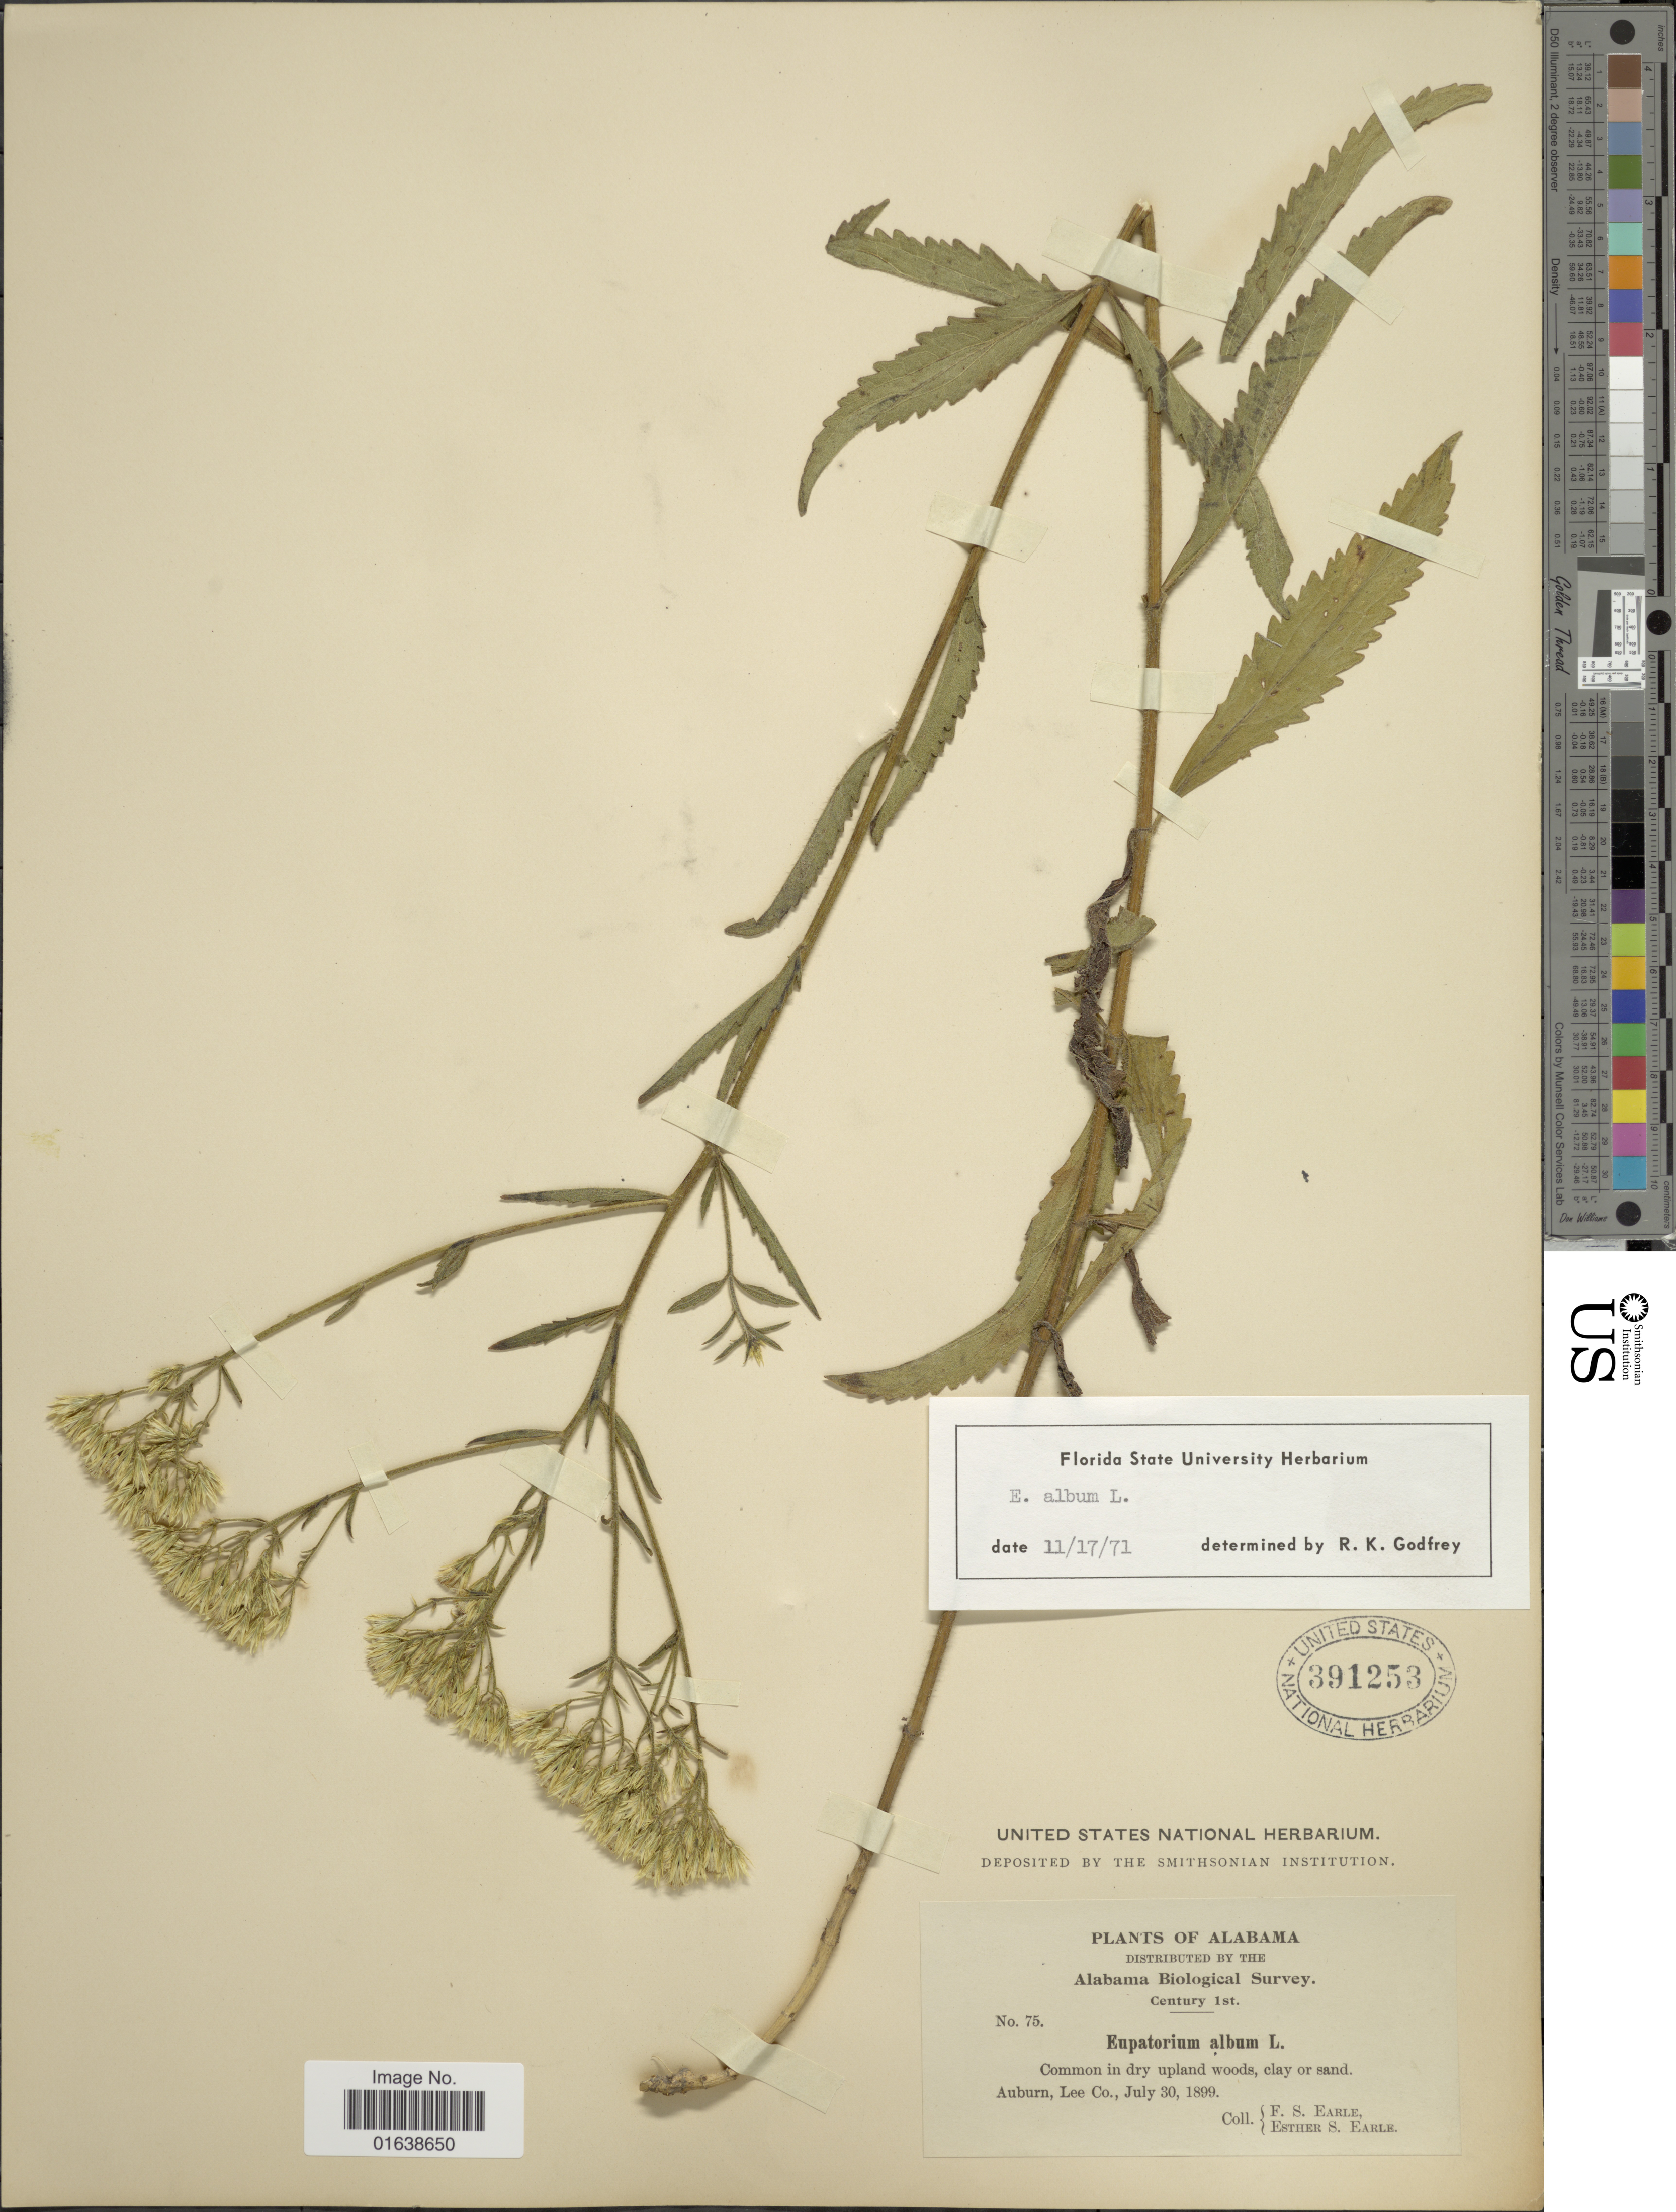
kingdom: Plantae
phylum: Tracheophyta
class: Magnoliopsida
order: Asterales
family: Asteraceae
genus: Eupatorium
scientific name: Eupatorium album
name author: L.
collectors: F. S. Earle & E. S. Earle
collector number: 75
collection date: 1899-07-30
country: United States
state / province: Alabama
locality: Alabama.Auburn, Lee Co.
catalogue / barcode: US 391253